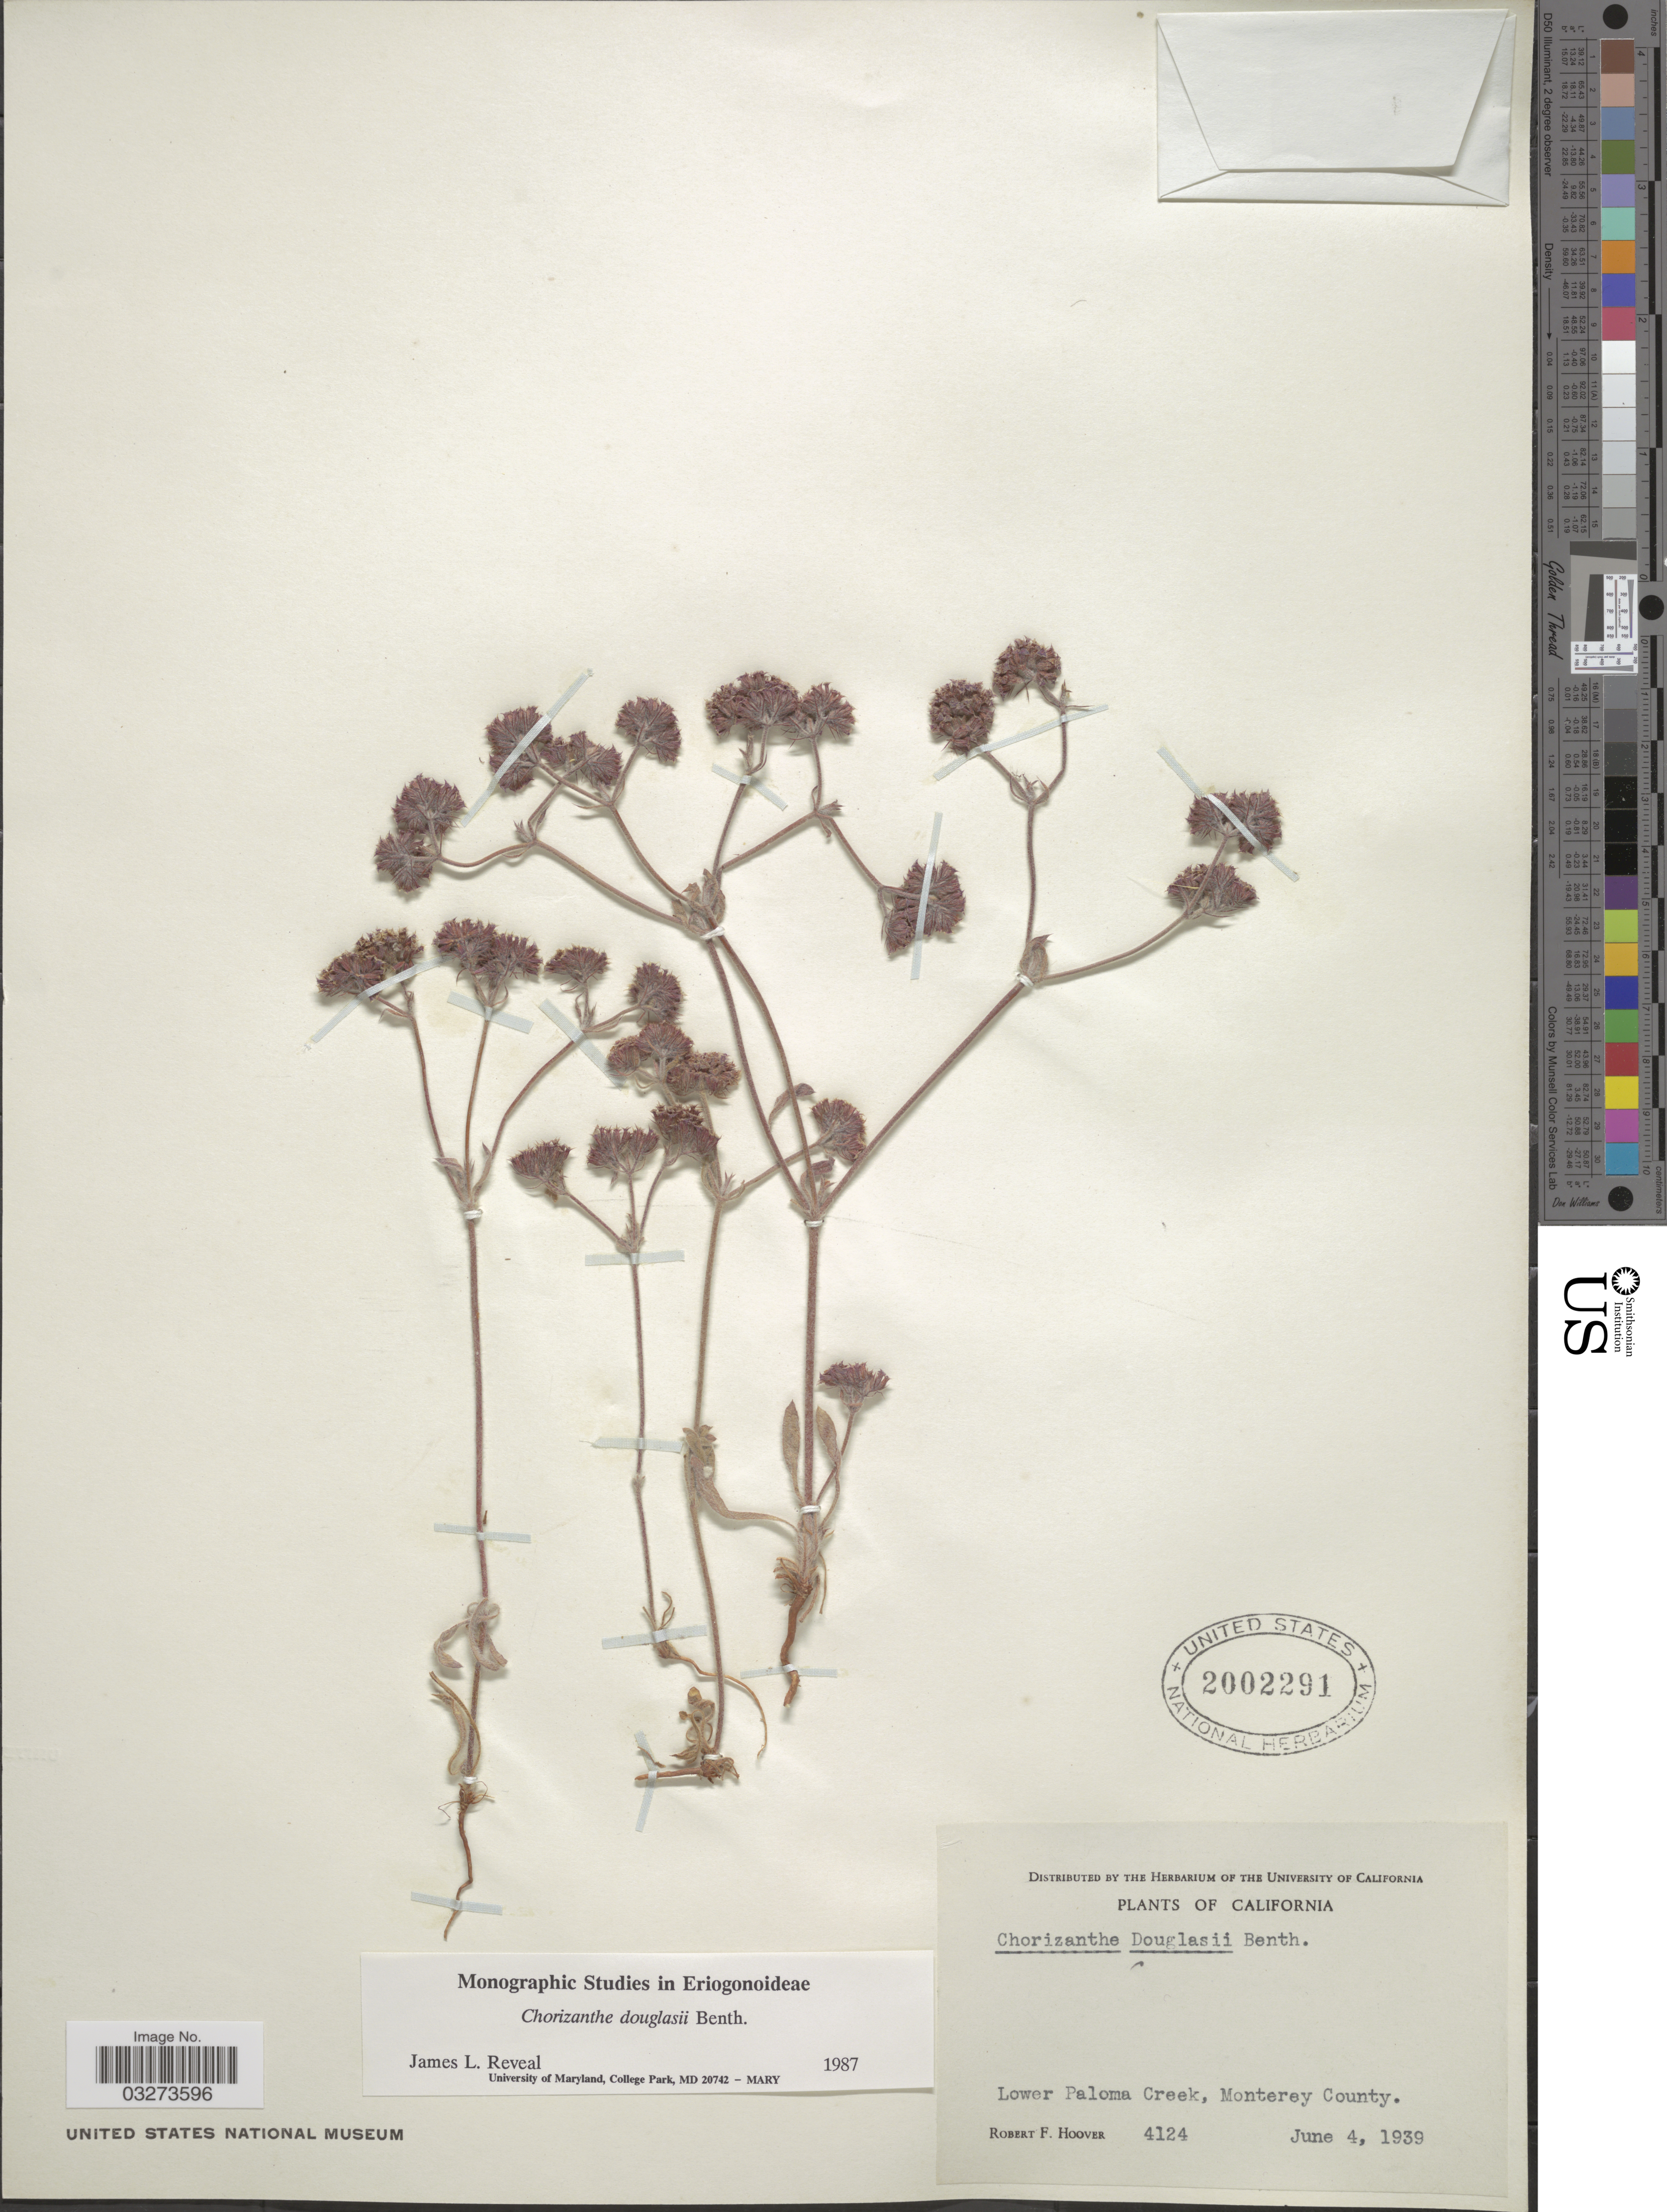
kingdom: Plantae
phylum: Tracheophyta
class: Magnoliopsida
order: Caryophyllales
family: Polygonaceae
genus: Chorizanthe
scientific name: Chorizanthe douglasii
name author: Benth.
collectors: R. F. Hoover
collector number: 4124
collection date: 1939-06-04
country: United States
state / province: California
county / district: Monterey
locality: Lower Paloma Creek, Monterey County.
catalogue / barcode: US 2002291